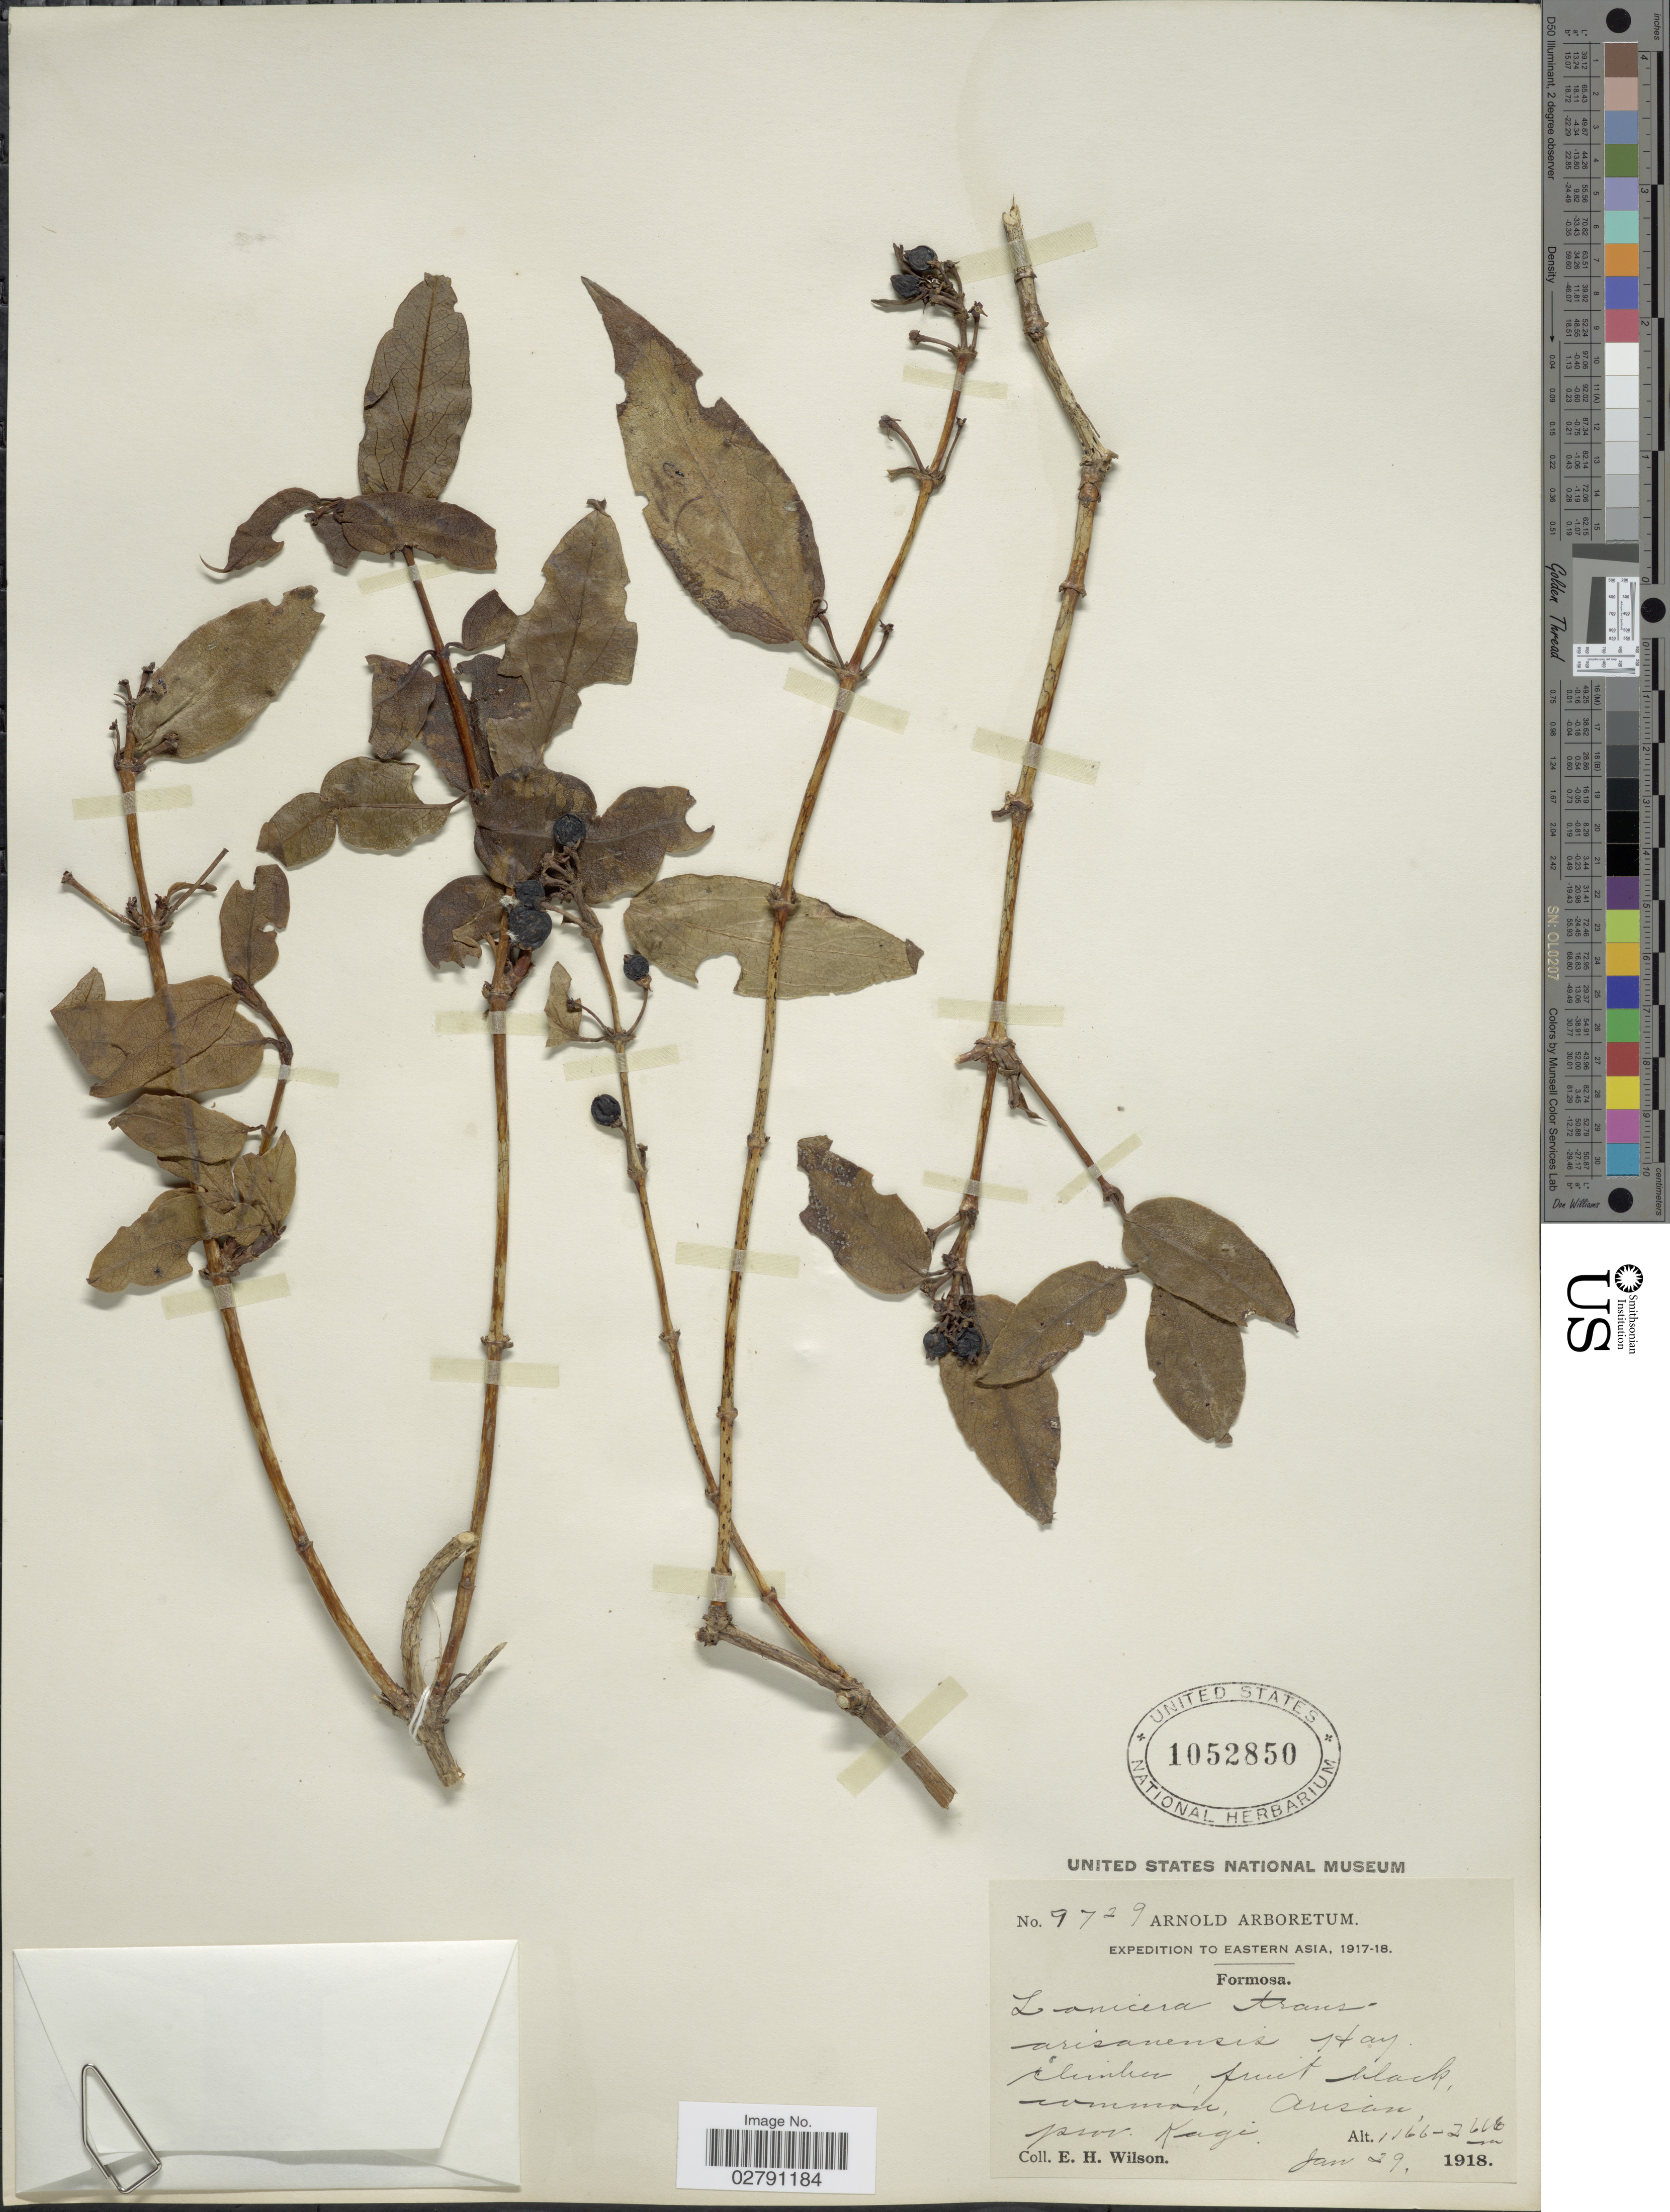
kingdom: Plantae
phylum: Tracheophyta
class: Magnoliopsida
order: Dipsacales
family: Caprifoliaceae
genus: Lonicera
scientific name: Lonicera transarisanensis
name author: Hayata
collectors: E. Wilson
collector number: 9729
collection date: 1918-01-29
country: Taiwan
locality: Formosa. Arisan, prov. Kagi.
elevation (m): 1166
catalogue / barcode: US 1052850